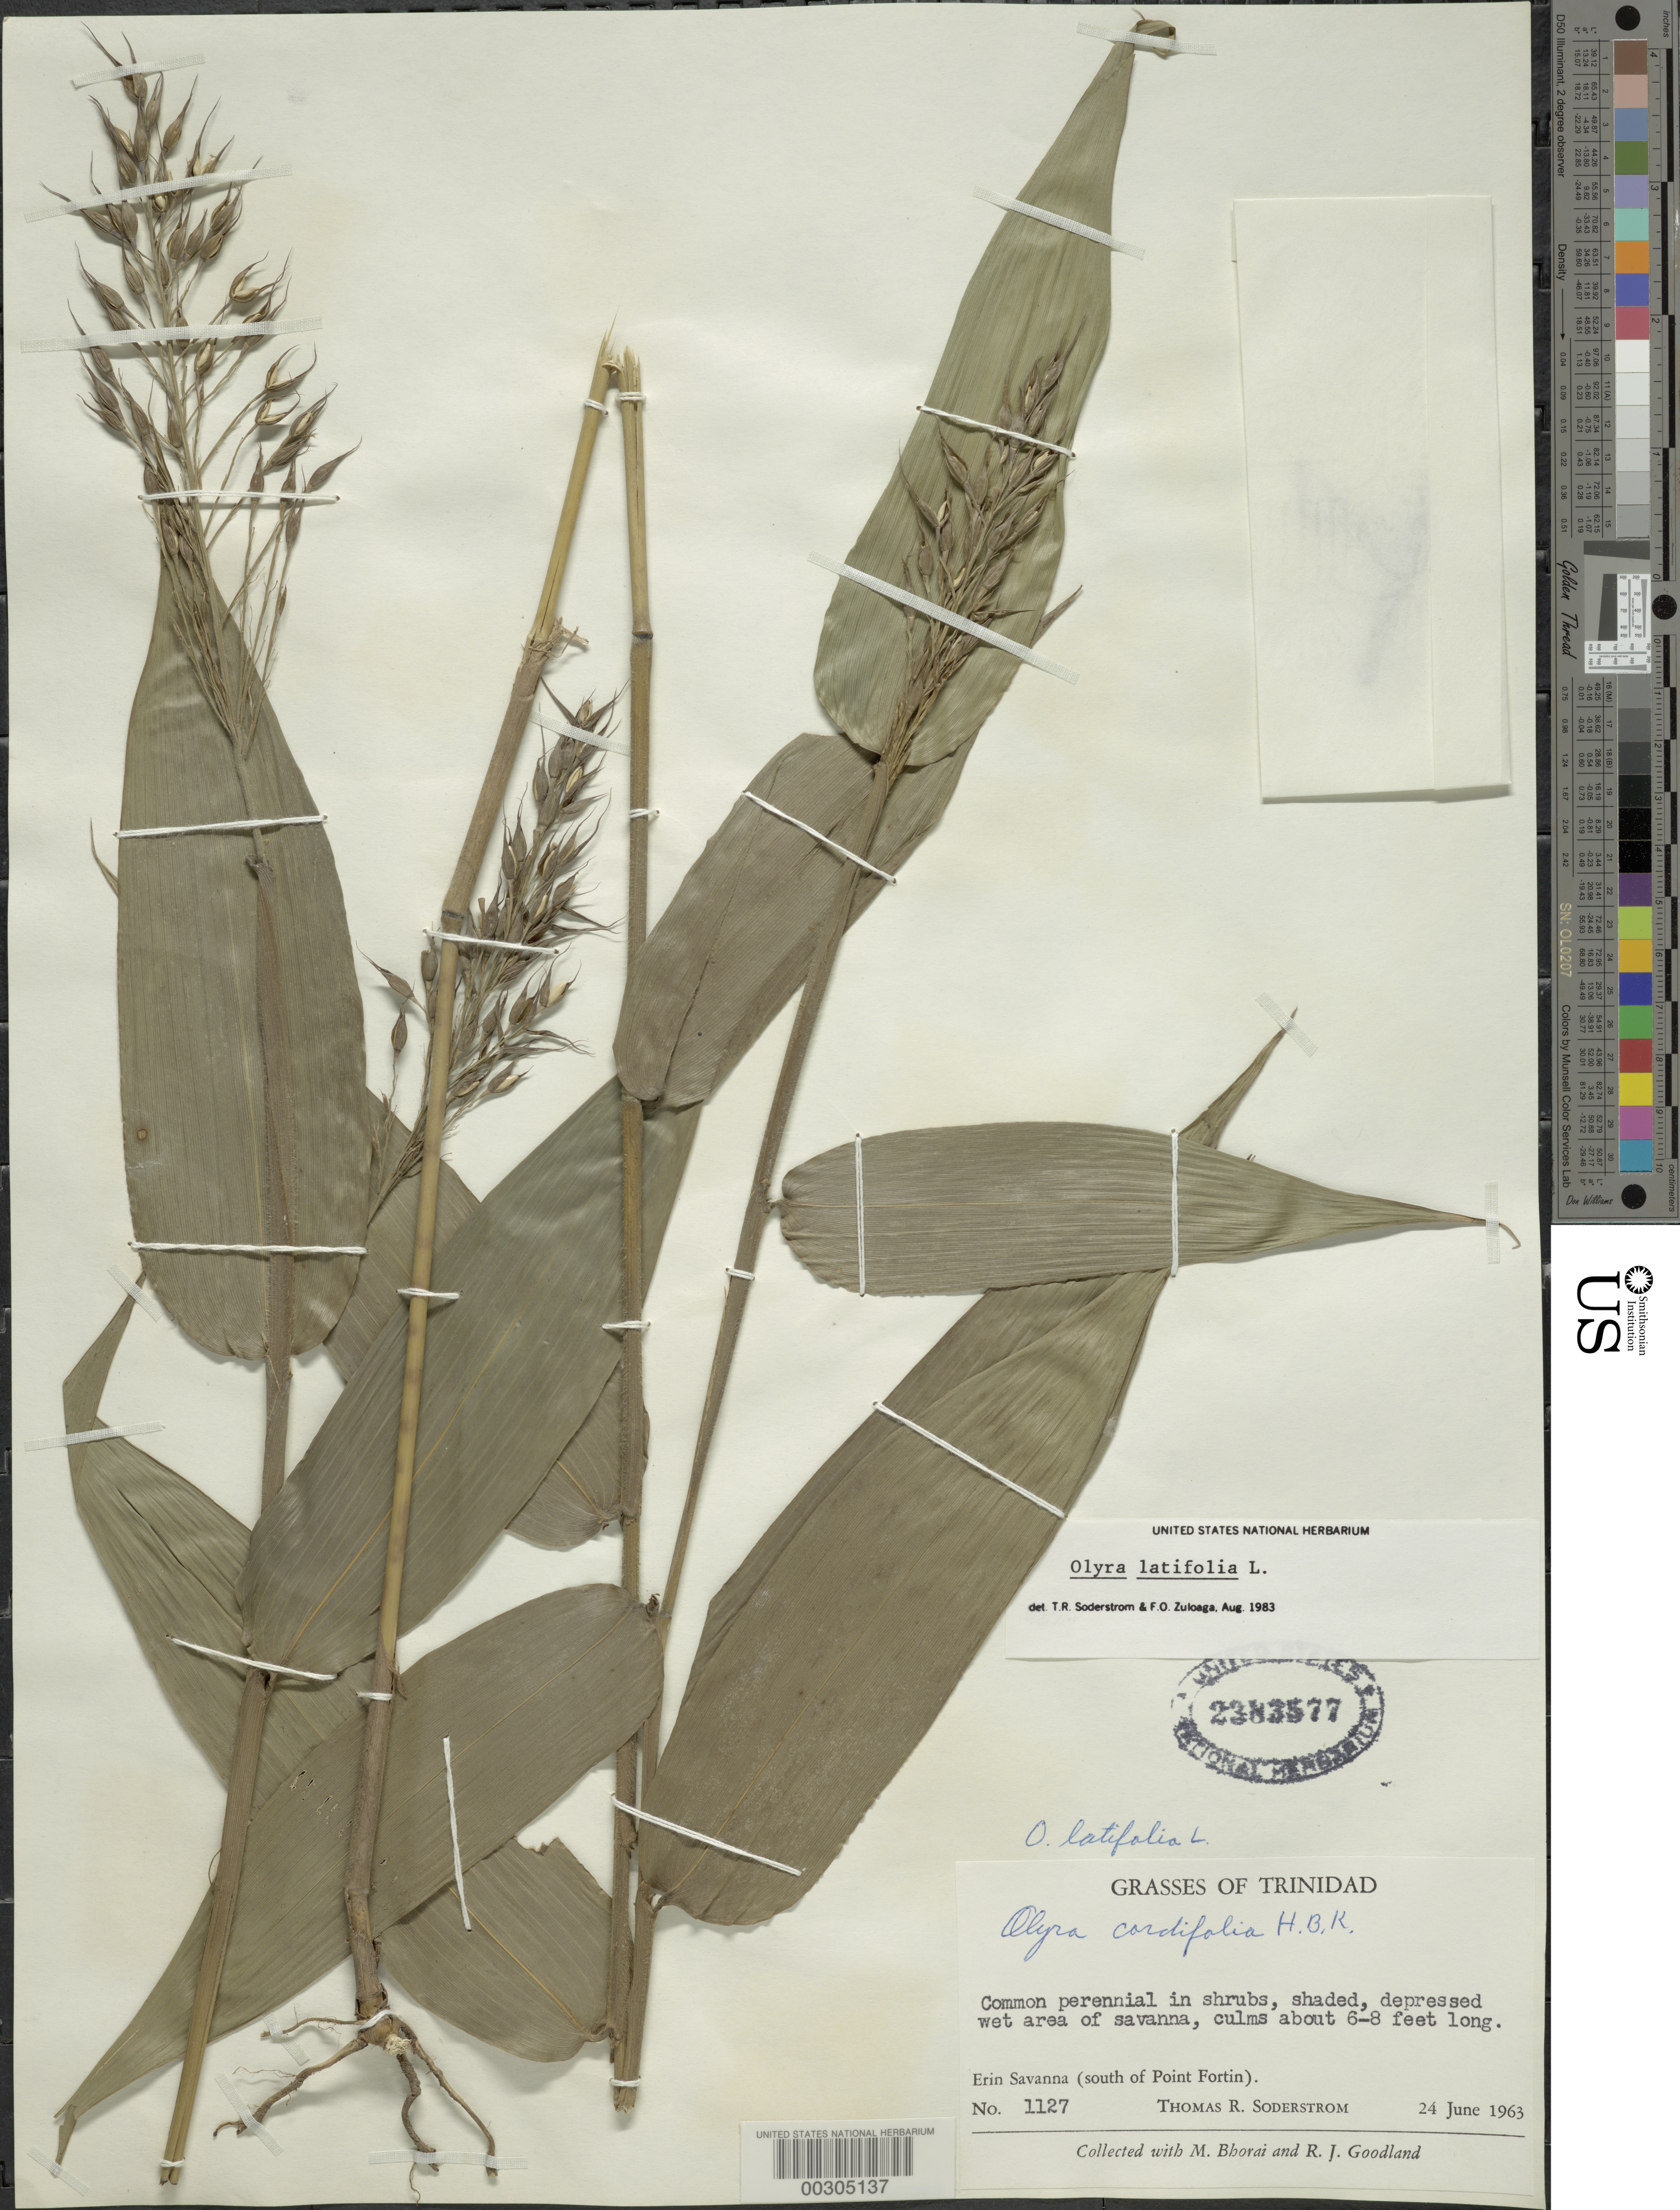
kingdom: Plantae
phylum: Tracheophyta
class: Liliopsida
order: Poales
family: Poaceae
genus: Olyra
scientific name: Olyra latifolia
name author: L.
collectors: T. R. Soderstrom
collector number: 1127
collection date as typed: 24 Jun 1963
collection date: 1963-06-24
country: Trinidad and Tobago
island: Trinidad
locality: Erin savanna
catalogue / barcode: US 2383577